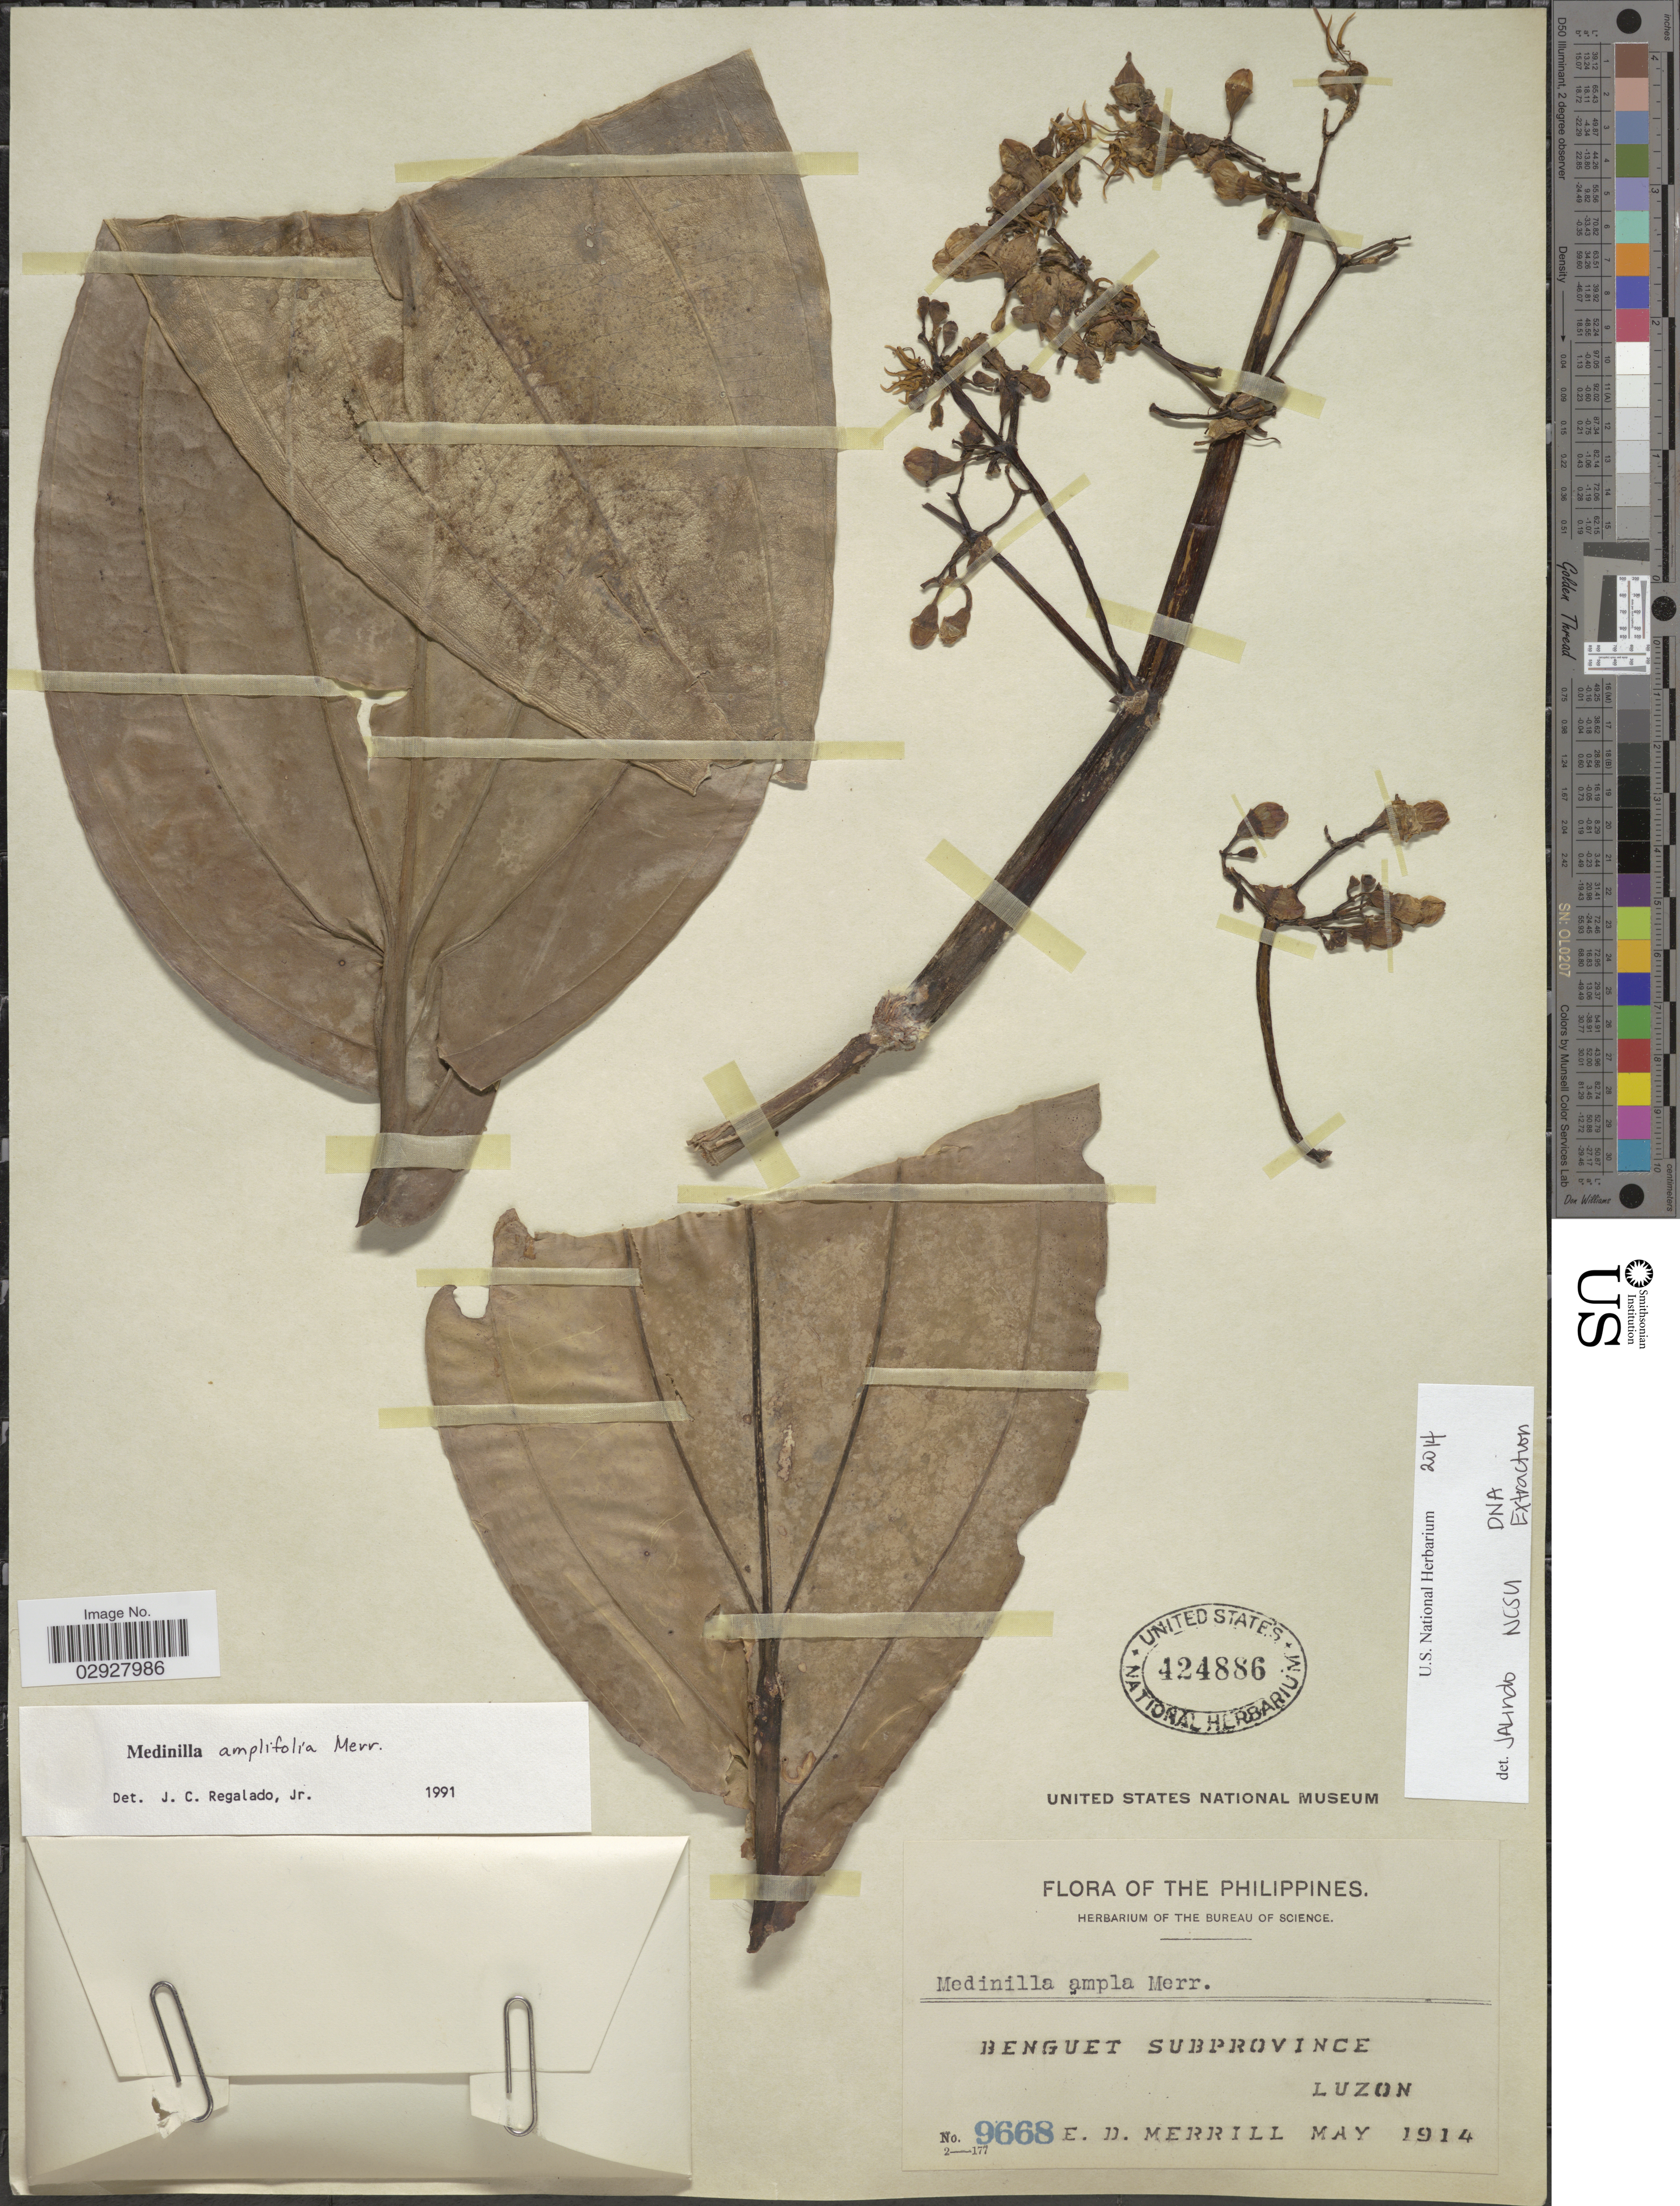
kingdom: Plantae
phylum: Tracheophyta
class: Magnoliopsida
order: Myrtales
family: Melastomataceae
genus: Medinilla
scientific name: Medinilla amplifolia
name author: Merr.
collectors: E. D. Merrill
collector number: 9668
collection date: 1914-05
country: Philippines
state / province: Cordillera (Administrative Region)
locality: Benguet Subprovince, Luzon.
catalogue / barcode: US 424886